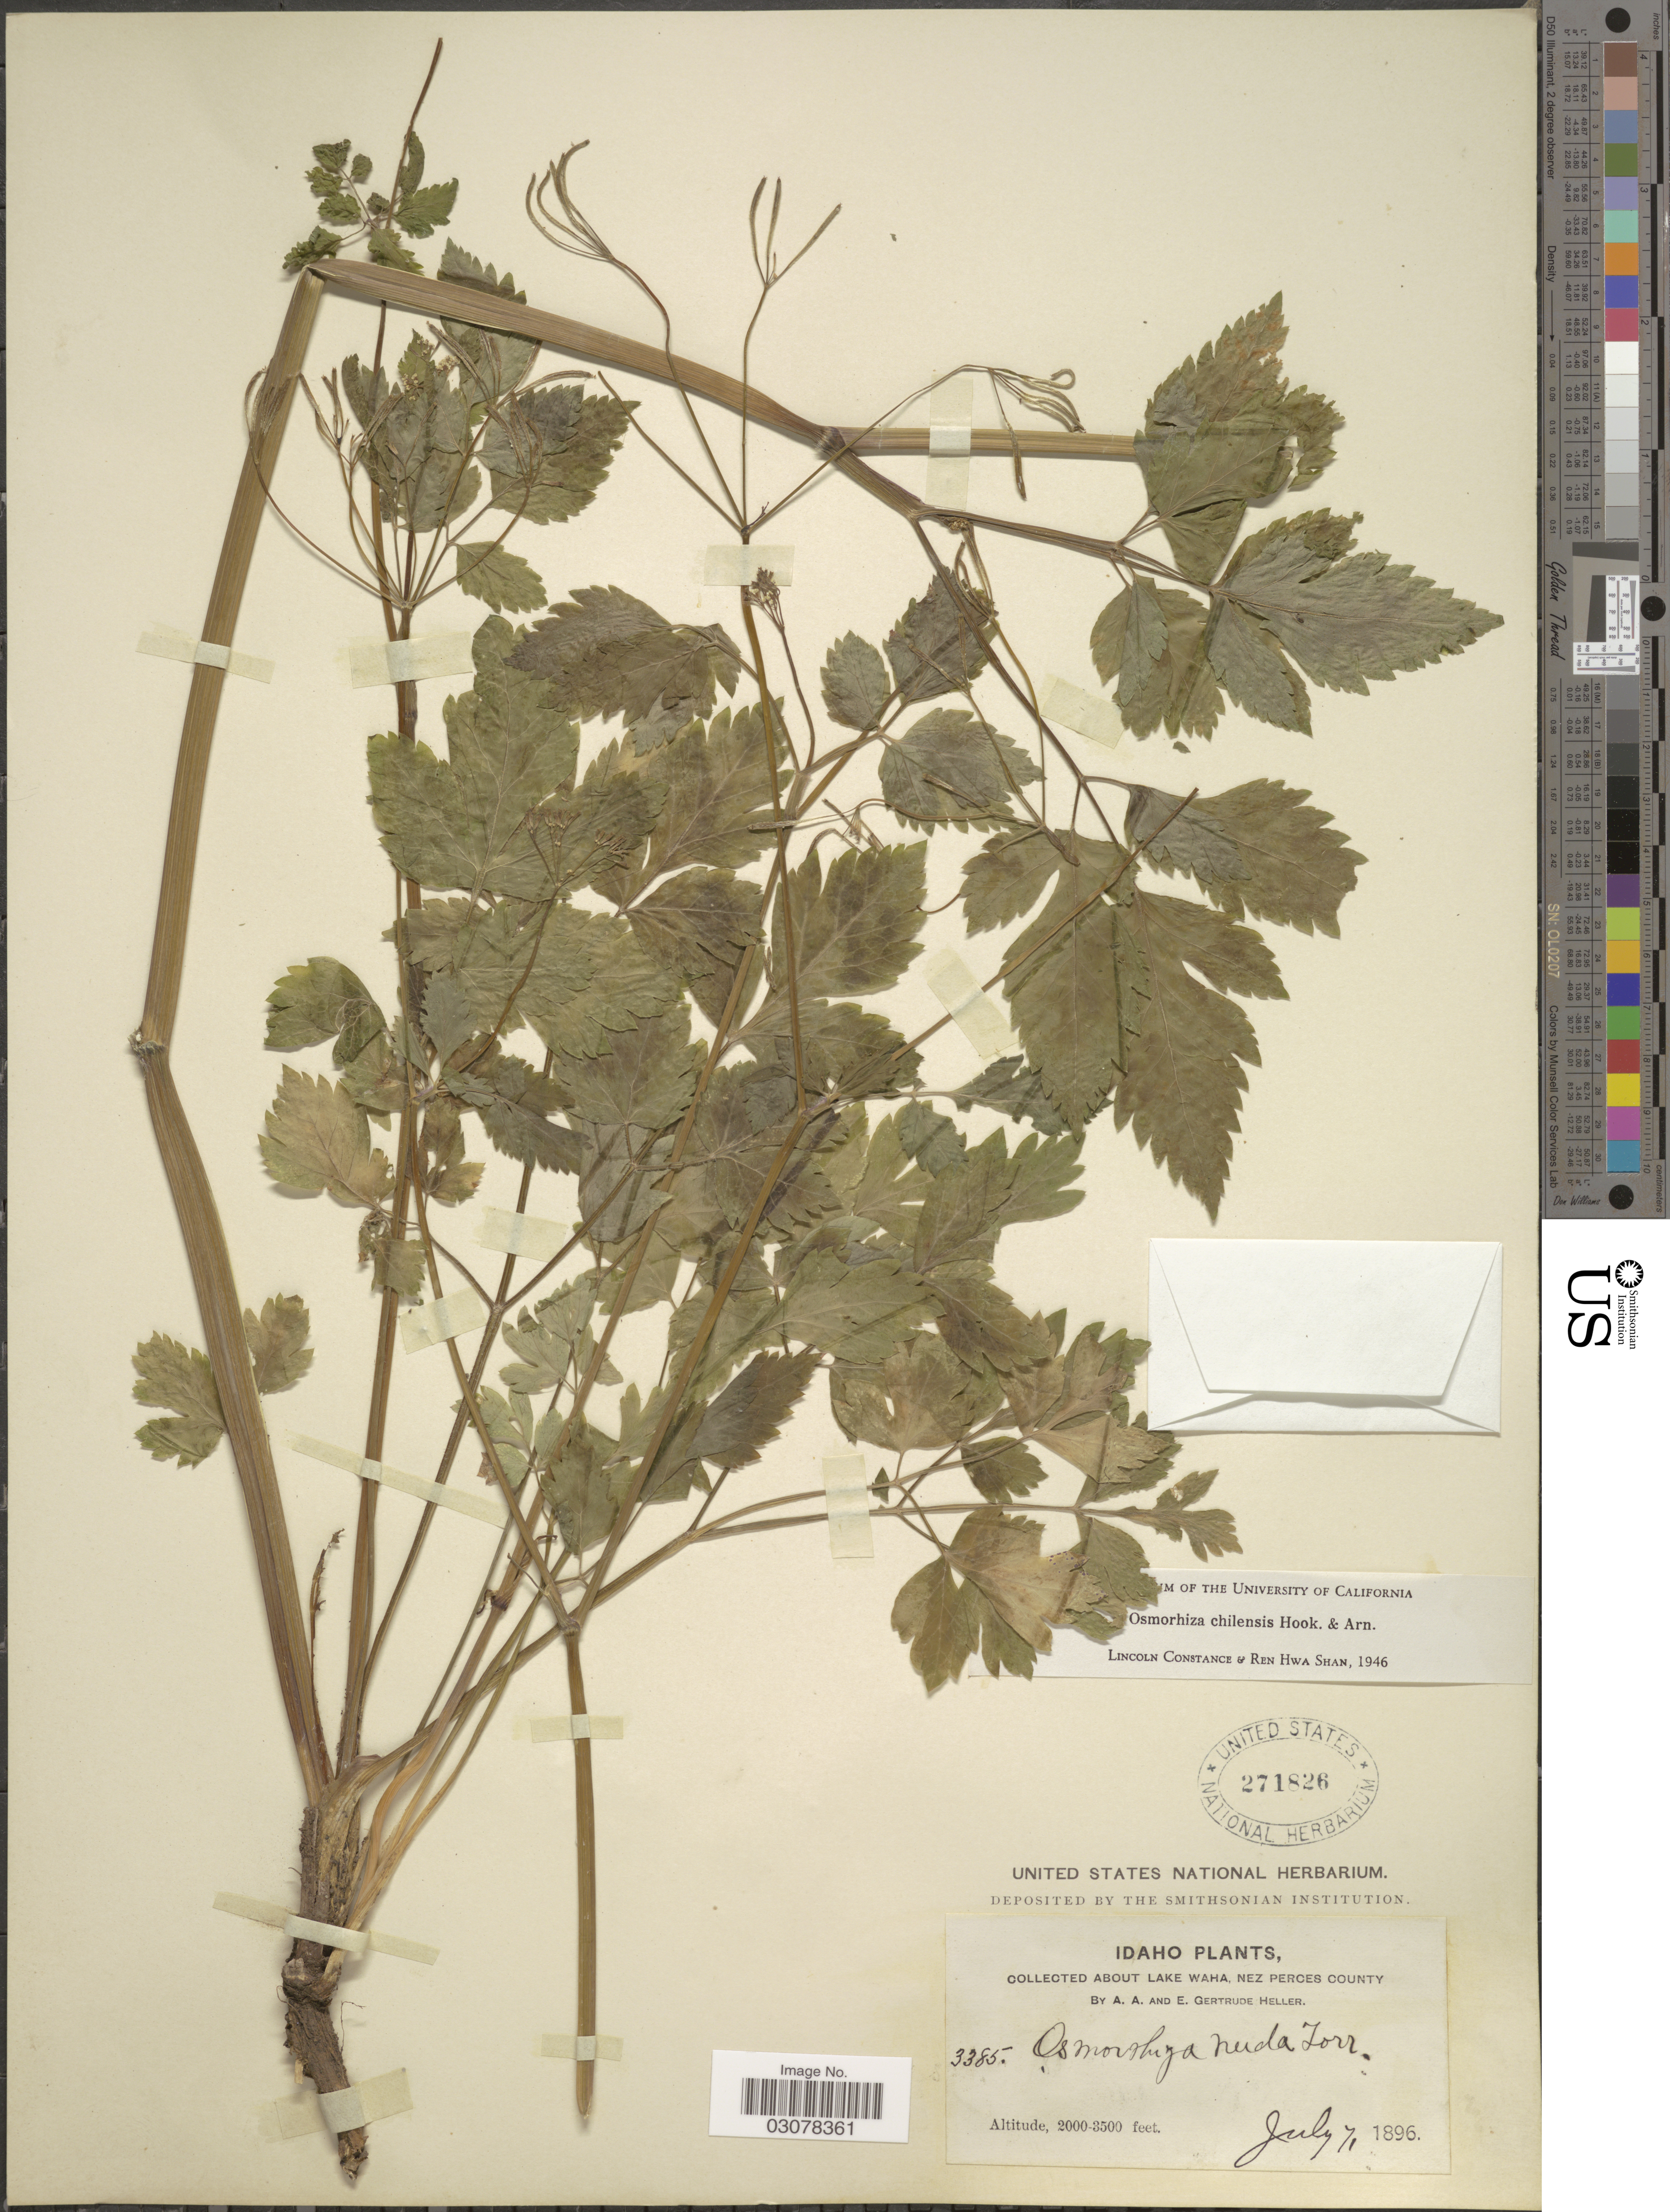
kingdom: Plantae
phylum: Tracheophyta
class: Magnoliopsida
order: Apiales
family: Apiaceae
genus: Osmorhiza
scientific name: Osmorhiza chilensis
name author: Hook. & Arn.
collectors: A. A. Heller & E. G. Heller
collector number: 3385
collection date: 1896-07-07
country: United States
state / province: Idaho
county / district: Nez Perce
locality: About Lake Waha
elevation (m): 610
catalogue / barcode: US 271826